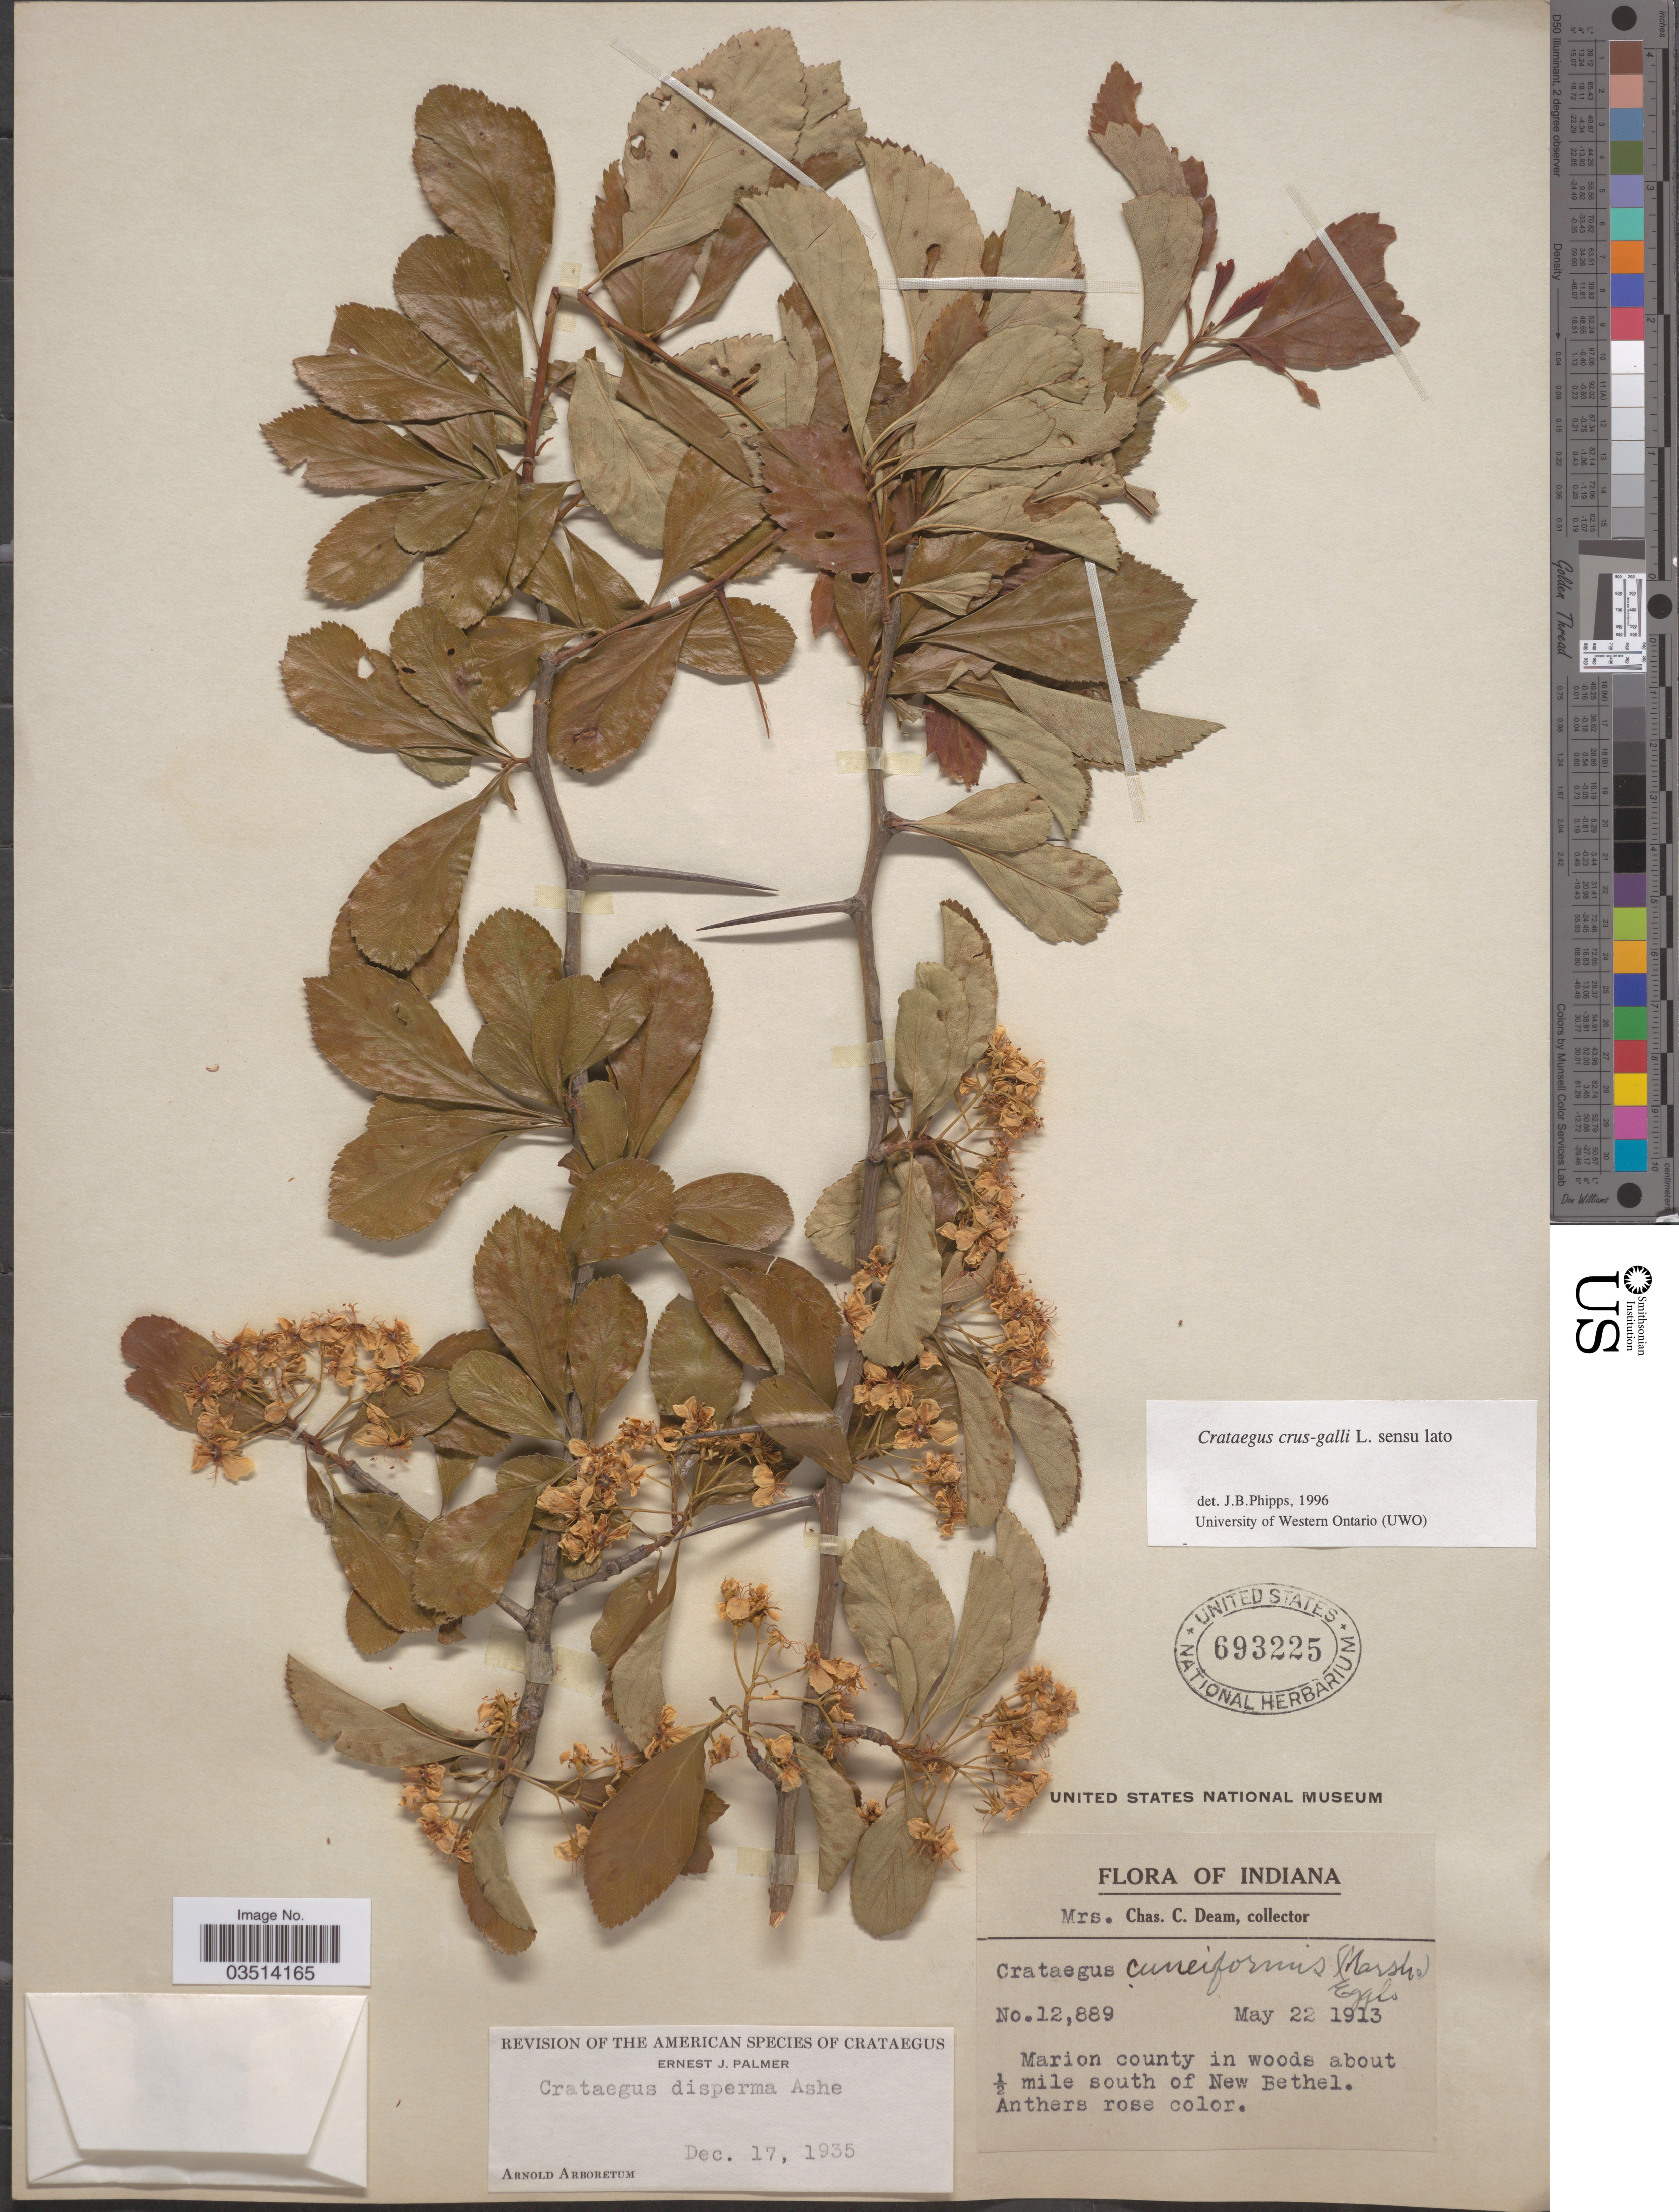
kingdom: Plantae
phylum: Tracheophyta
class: Magnoliopsida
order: Rosales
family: Rosaceae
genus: Crataegus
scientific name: Crataegus crus-galli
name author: L.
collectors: C. Deam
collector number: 12889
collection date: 1913-05-22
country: United States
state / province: Indiana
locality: Marion county in woods about ½ mile south of New Bethel.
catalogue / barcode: US 693225